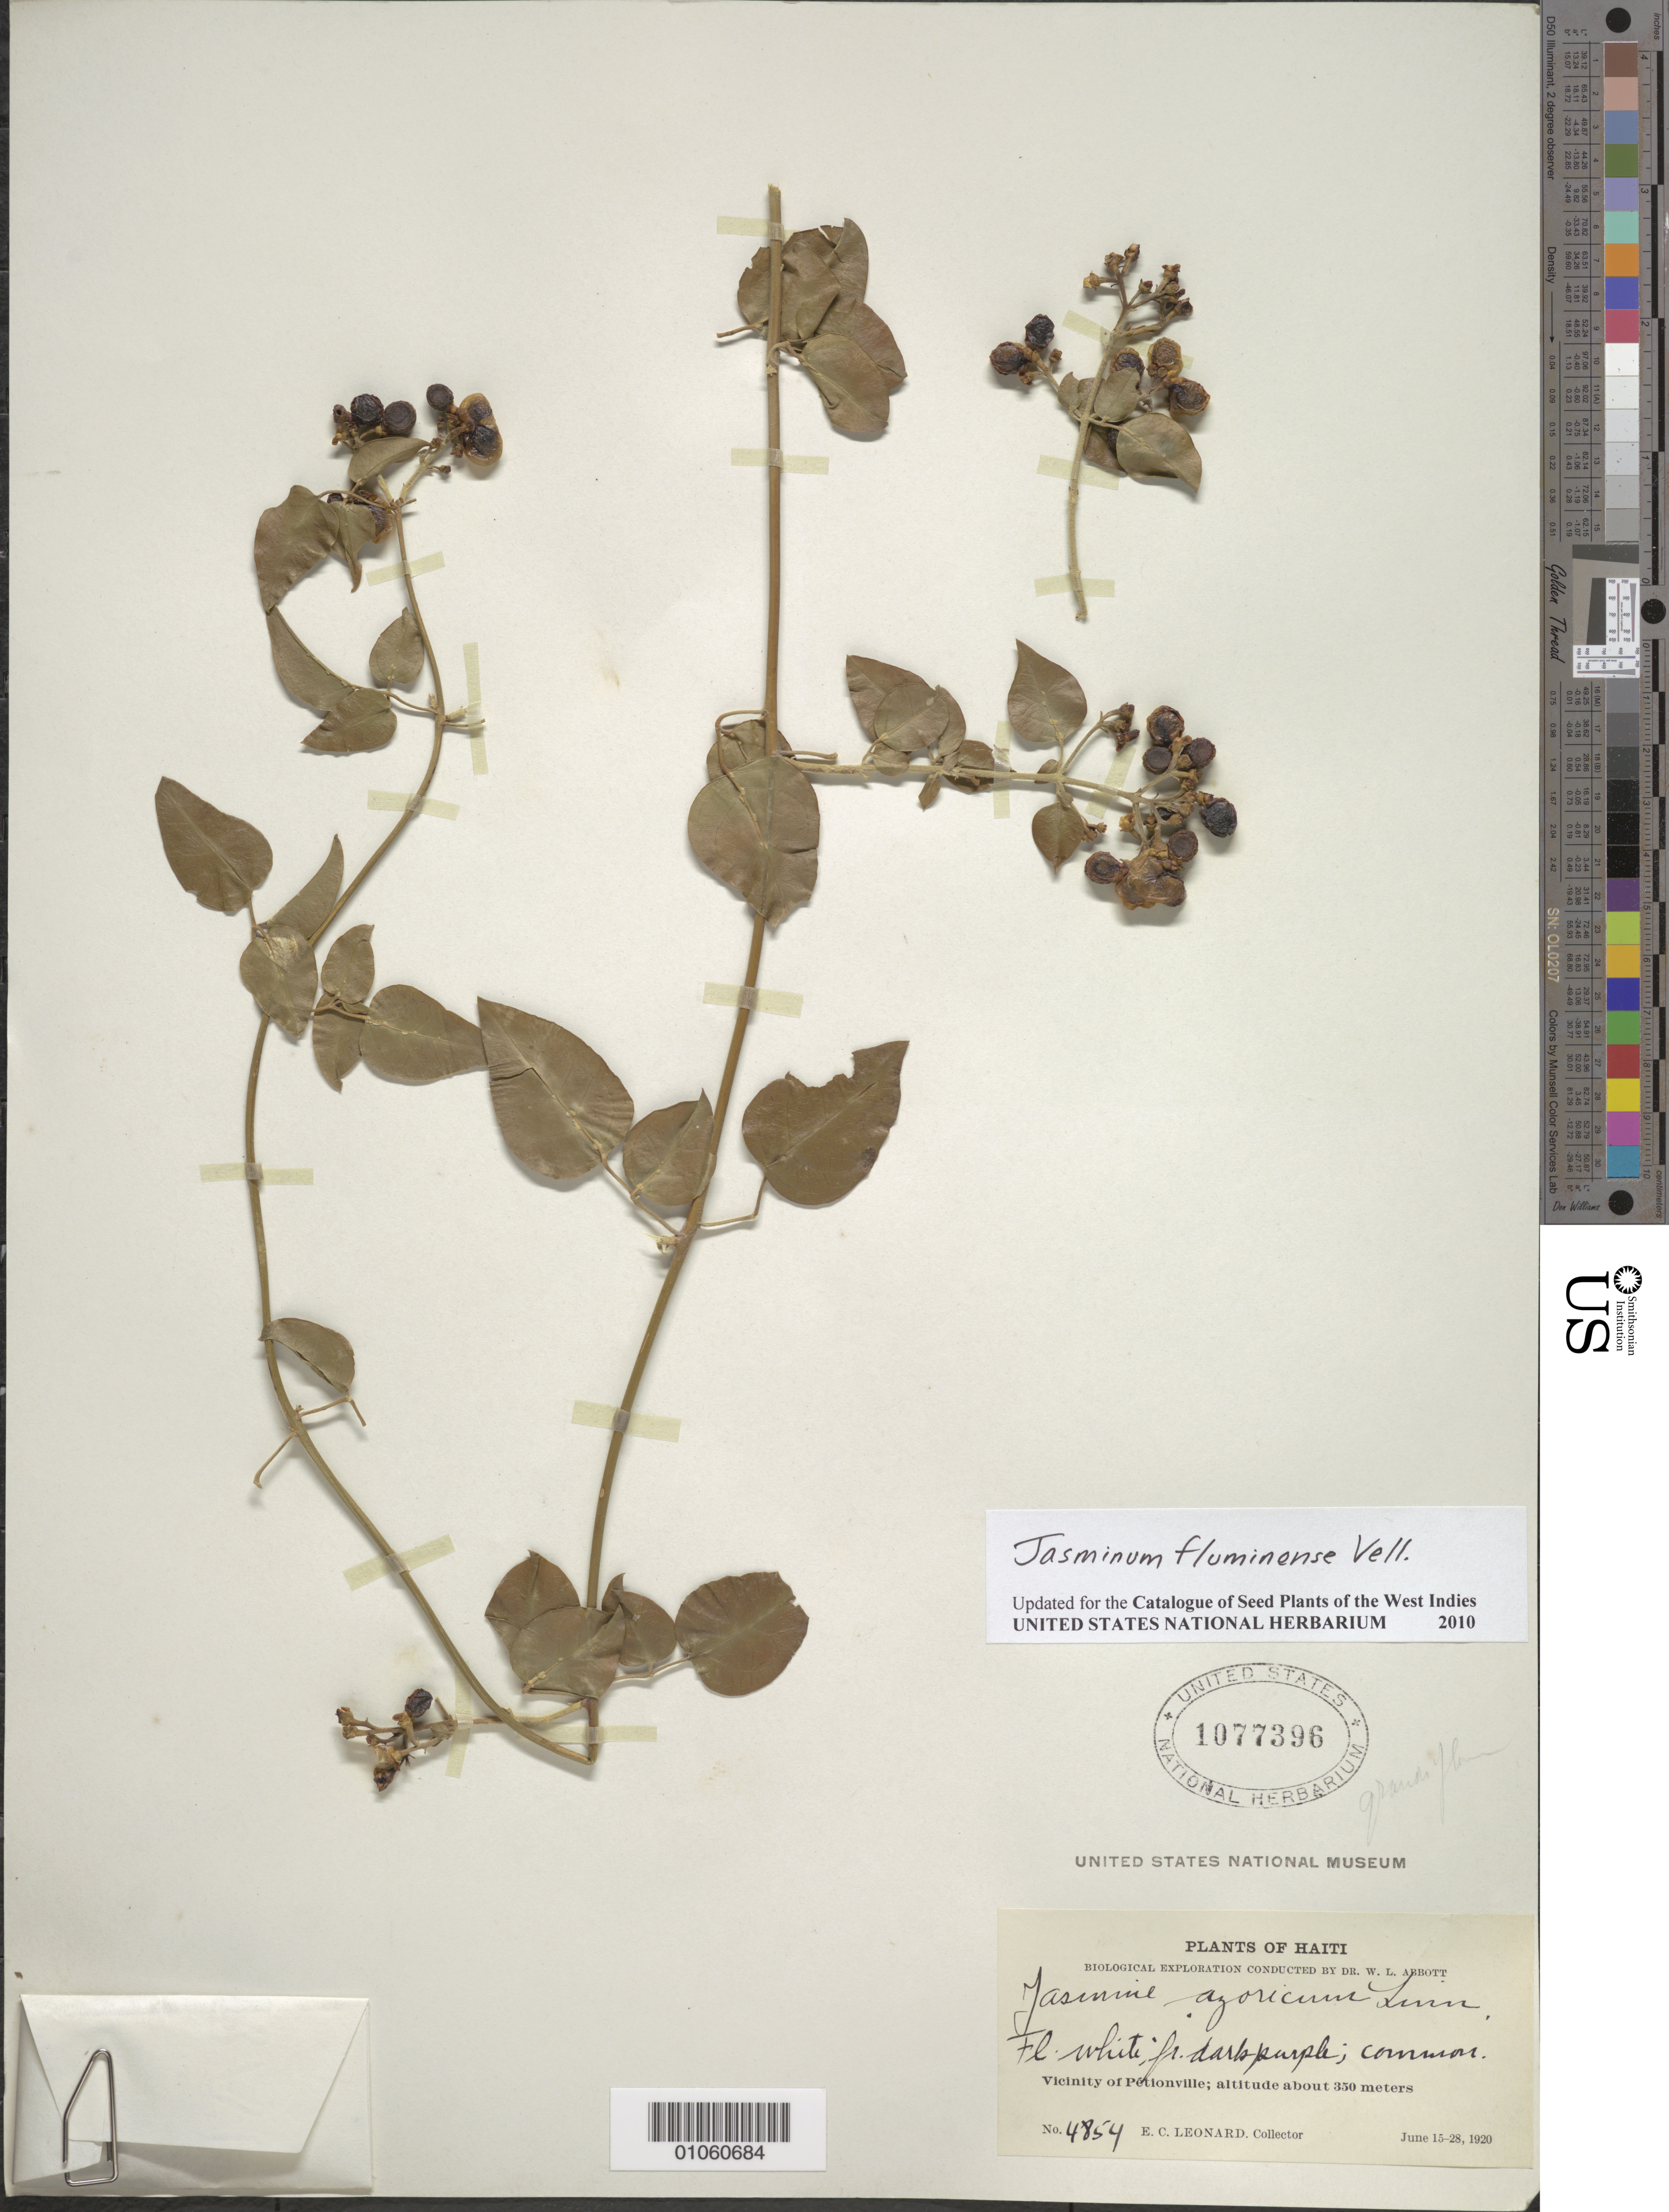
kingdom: Plantae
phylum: Tracheophyta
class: Magnoliopsida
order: Lamiales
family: Oleaceae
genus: Jasminum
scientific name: Jasminum grandiflorum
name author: L.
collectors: E. C. Leonard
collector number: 4854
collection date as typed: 15 Jun 1920 to 28 Jun 1920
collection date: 1920-06-15/1920-06-28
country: Haiti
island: Hispaniola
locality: Petionville vicinity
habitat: Common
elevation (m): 350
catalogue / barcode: US 1077396